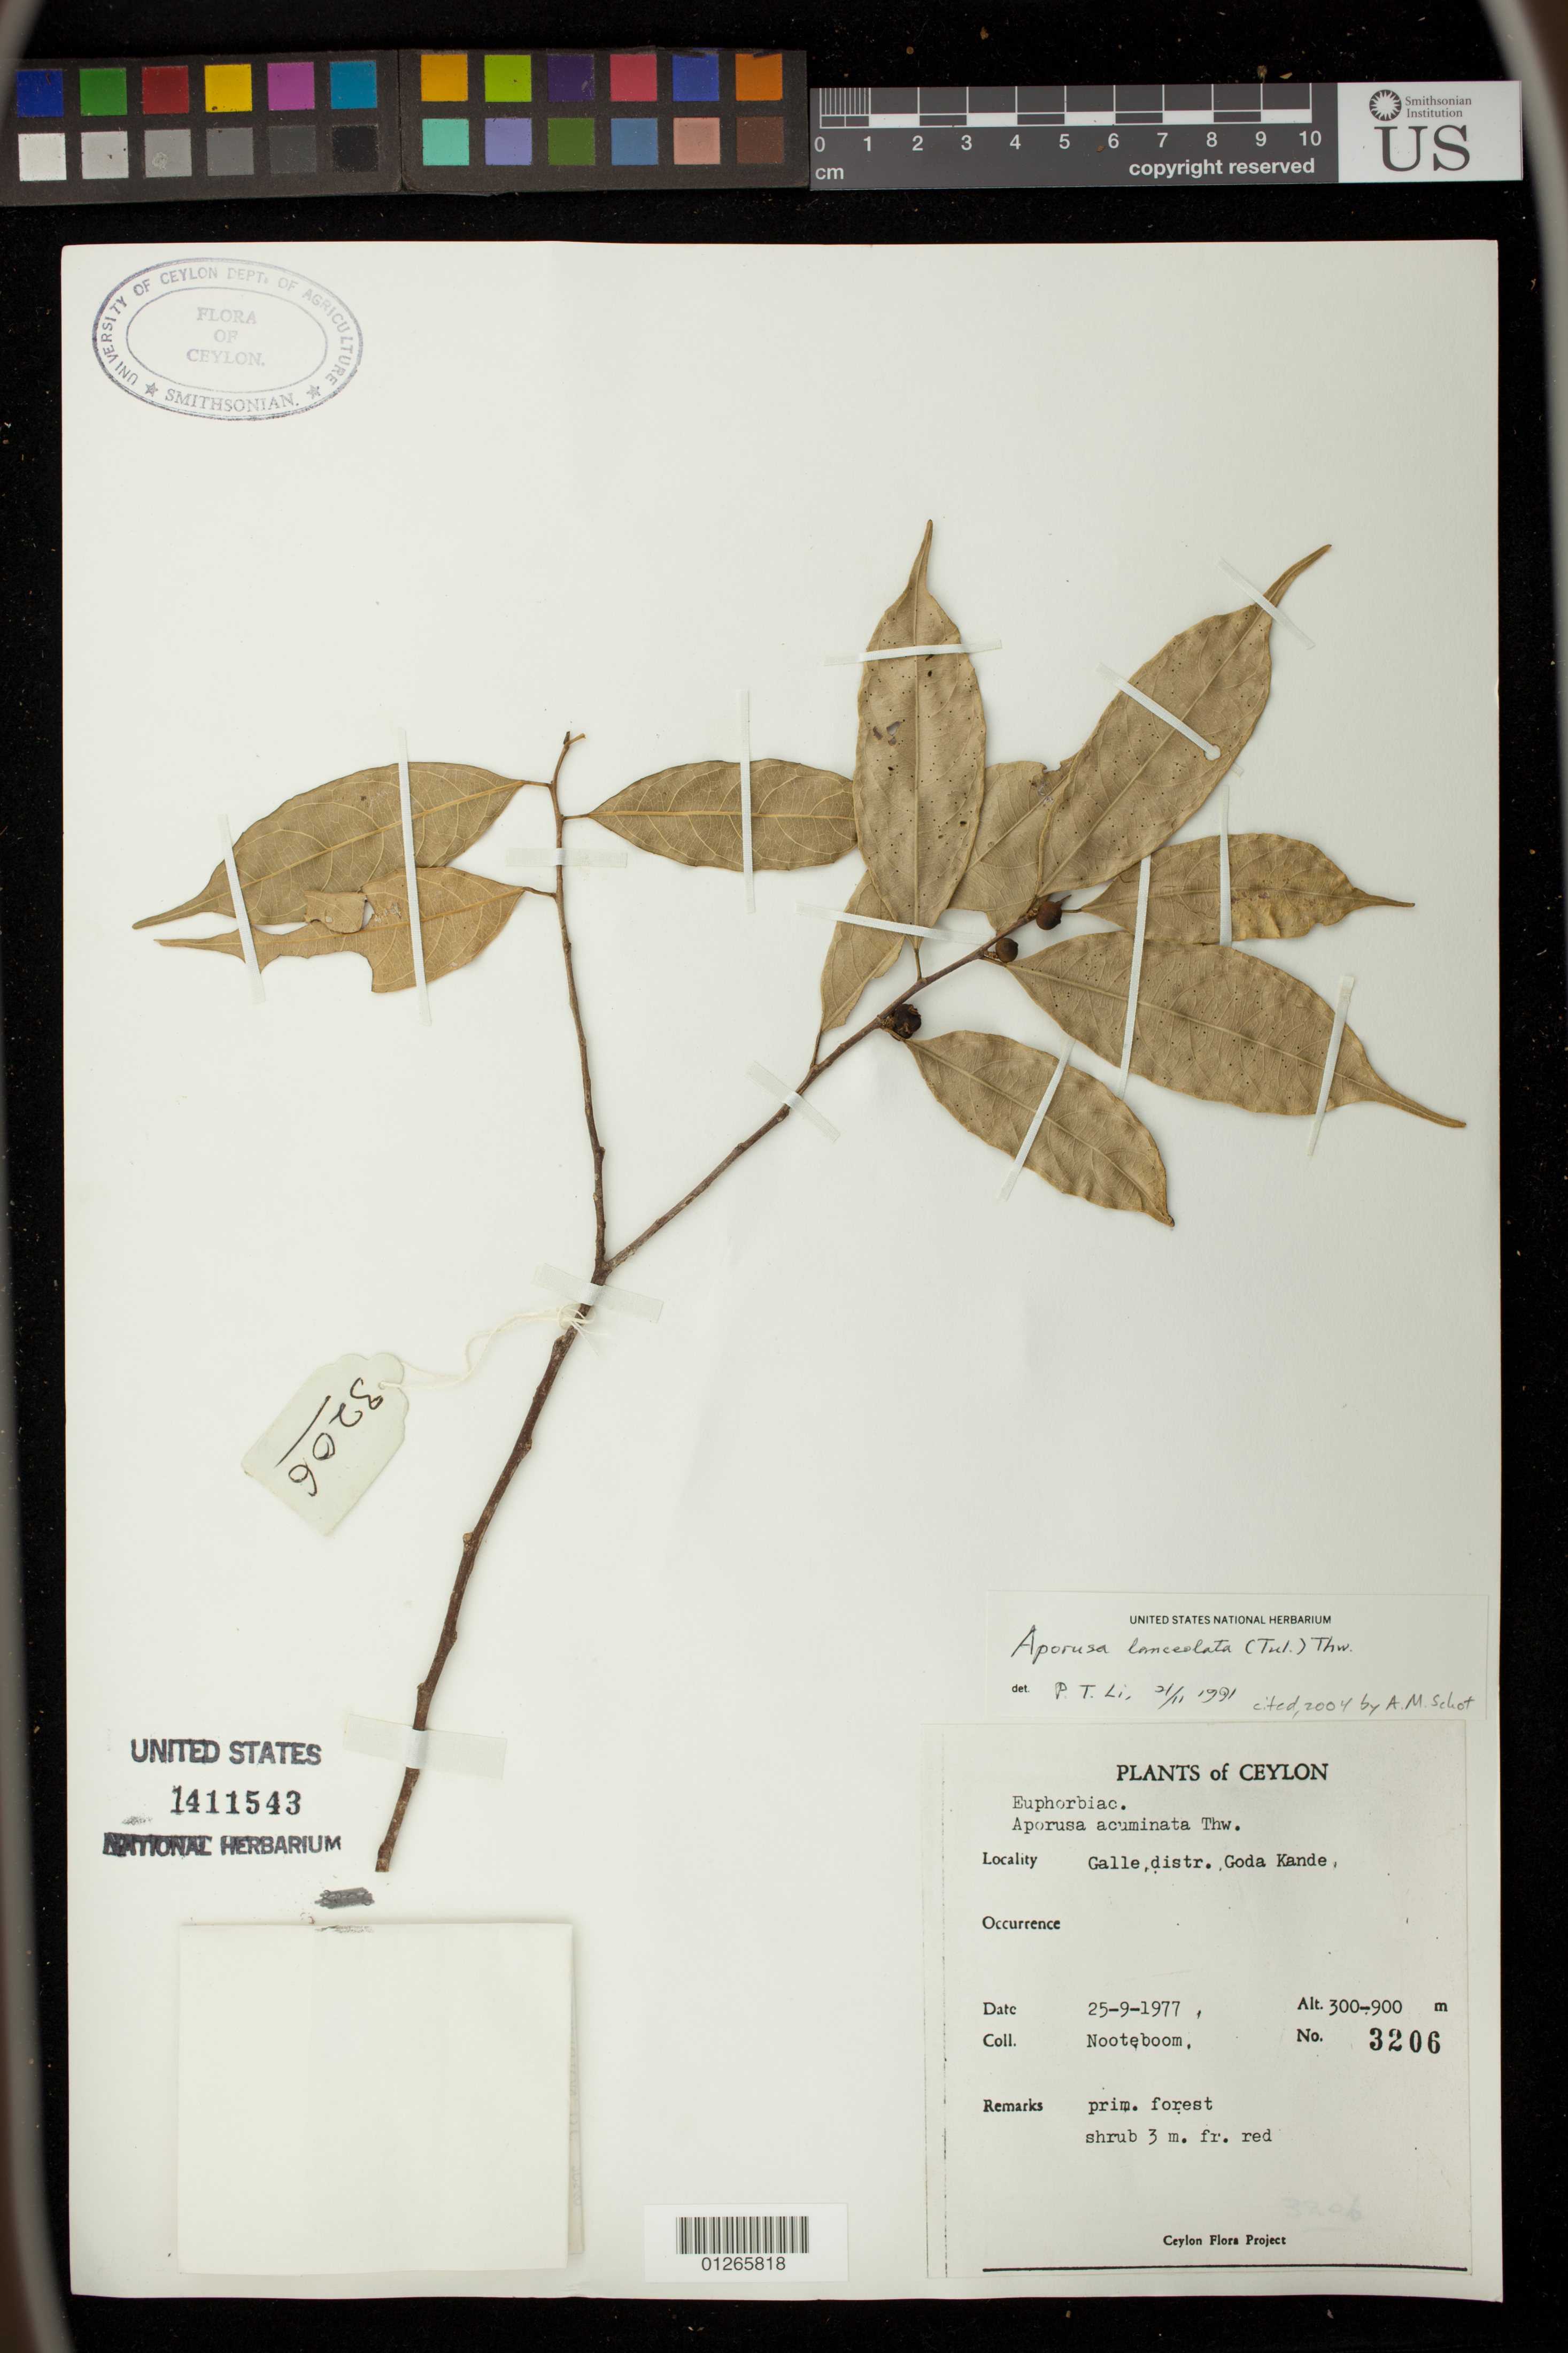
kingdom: Plantae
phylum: Tracheophyta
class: Magnoliopsida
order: Malpighiales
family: Phyllanthaceae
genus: Aporosa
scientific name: Aporosa lanceolata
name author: Müll. Arg.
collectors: Nooteboom, --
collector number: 3206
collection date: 1977-09-25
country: Sri Lanka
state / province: Southern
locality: Galle distr. Goda Kande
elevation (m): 300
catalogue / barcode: US 1411543